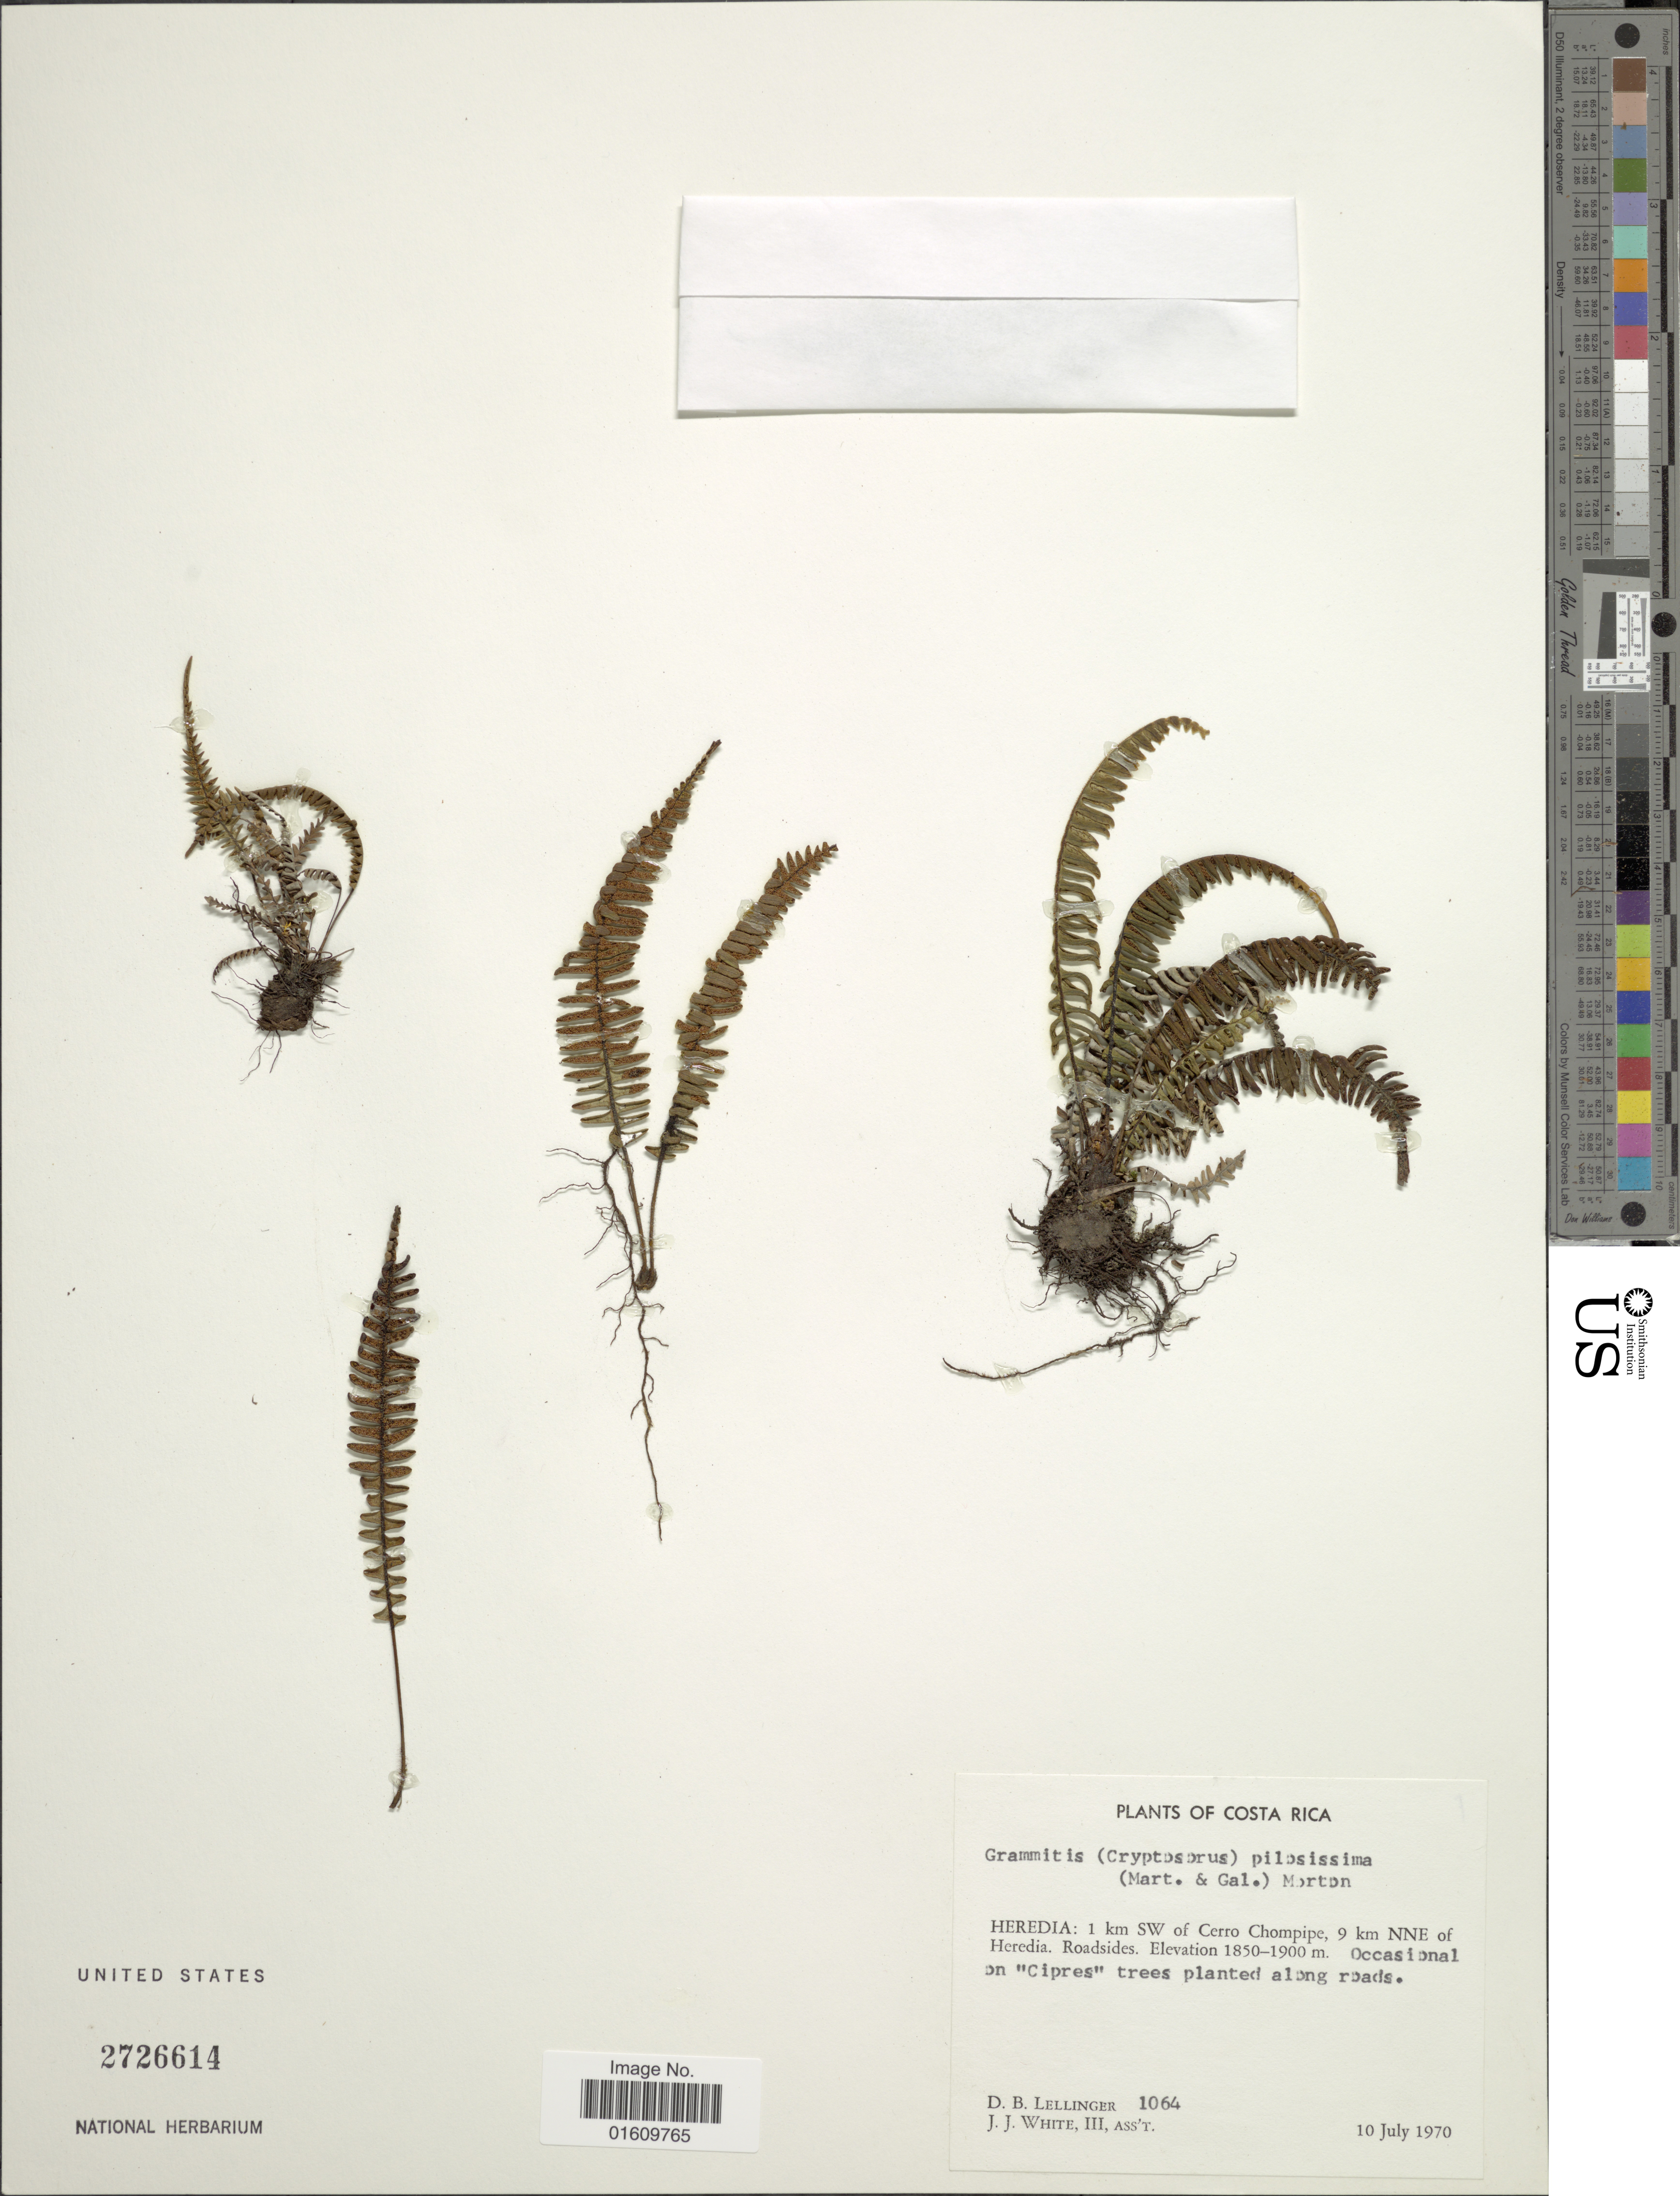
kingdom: Plantae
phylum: Tracheophyta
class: Polypodiopsida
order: Polypodiales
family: Polypodiaceae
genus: Melpomene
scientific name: Melpomene xiphopteroides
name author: (Liebm.) A.R. Sm. & R.C. Moran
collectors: D. B. Lellinger & J. J. White III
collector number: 1064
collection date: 1970-07-10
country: Costa Rica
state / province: Heredia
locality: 1 km SE of Cerro Chompipe, 9 km NNE of Heredia, Roadsides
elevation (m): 1850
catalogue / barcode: US 2726614